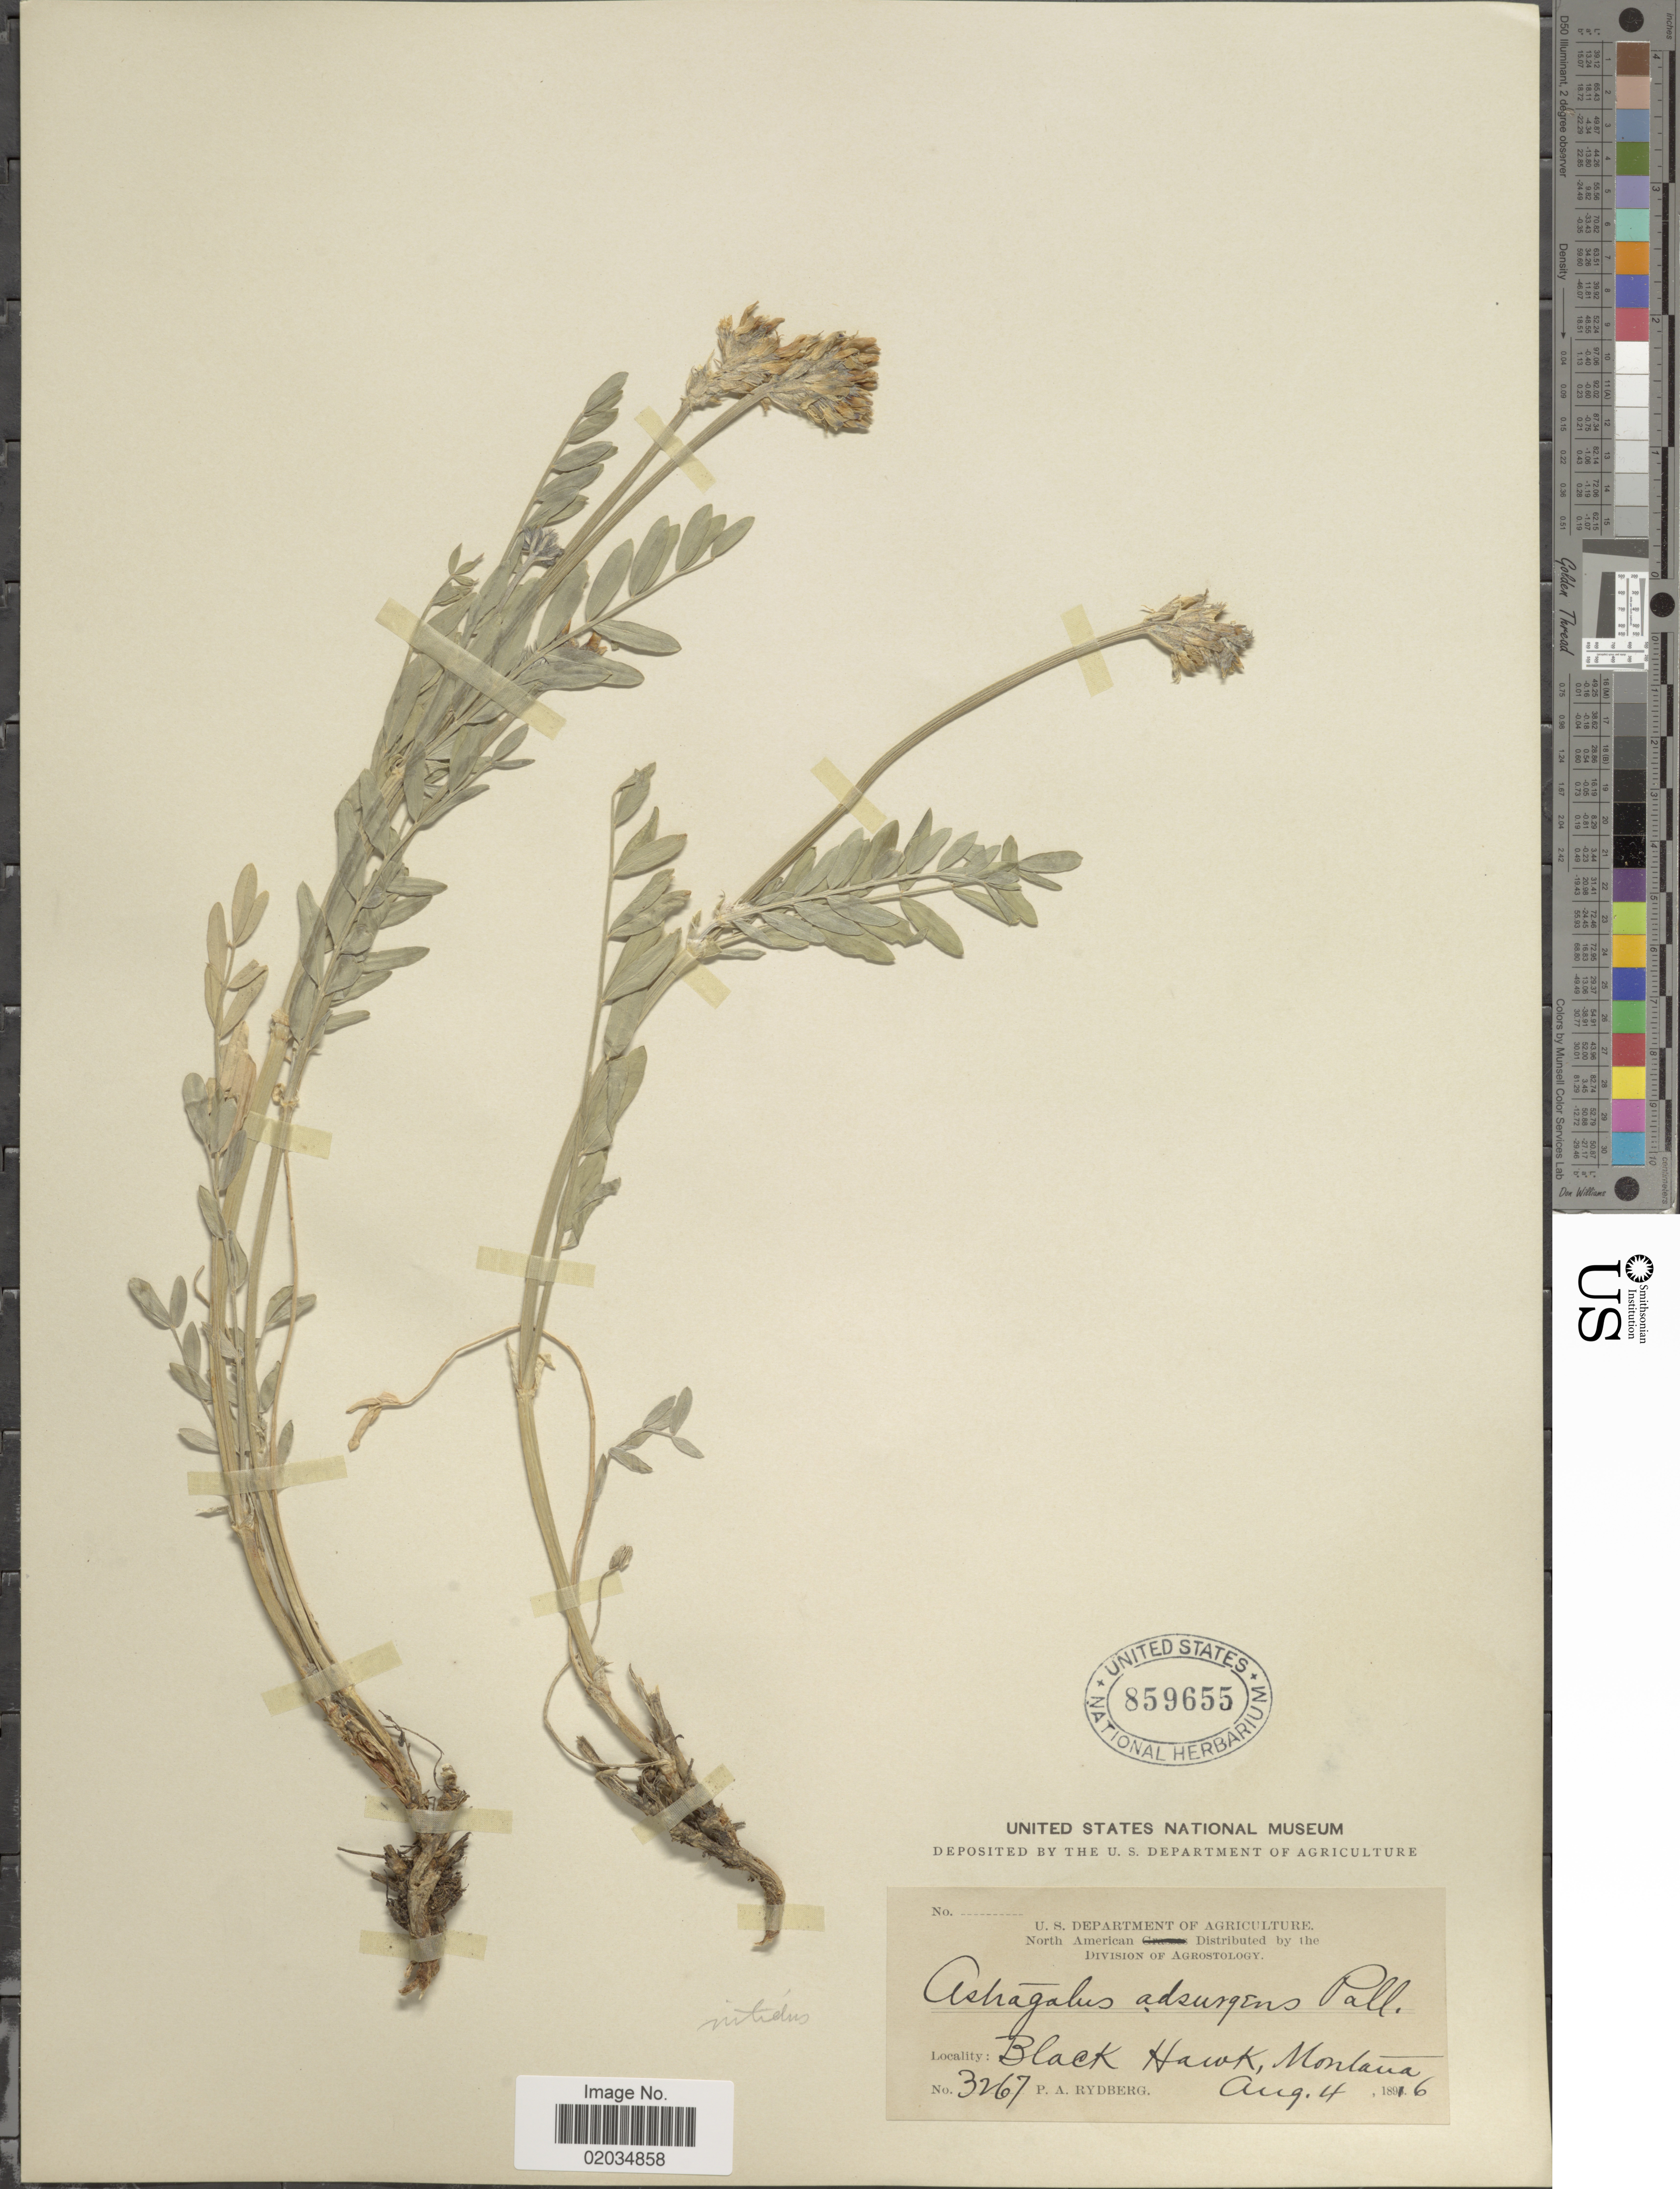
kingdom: Plantae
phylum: Tracheophyta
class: Magnoliopsida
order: Fabales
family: Fabaceae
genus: Astragalus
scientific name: Astragalus striatus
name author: Nutt.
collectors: P. A. Rydberg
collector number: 3267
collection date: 1896-08-04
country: United States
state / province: Montana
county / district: Lewis and Clark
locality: Black Hawk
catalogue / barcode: US 859655